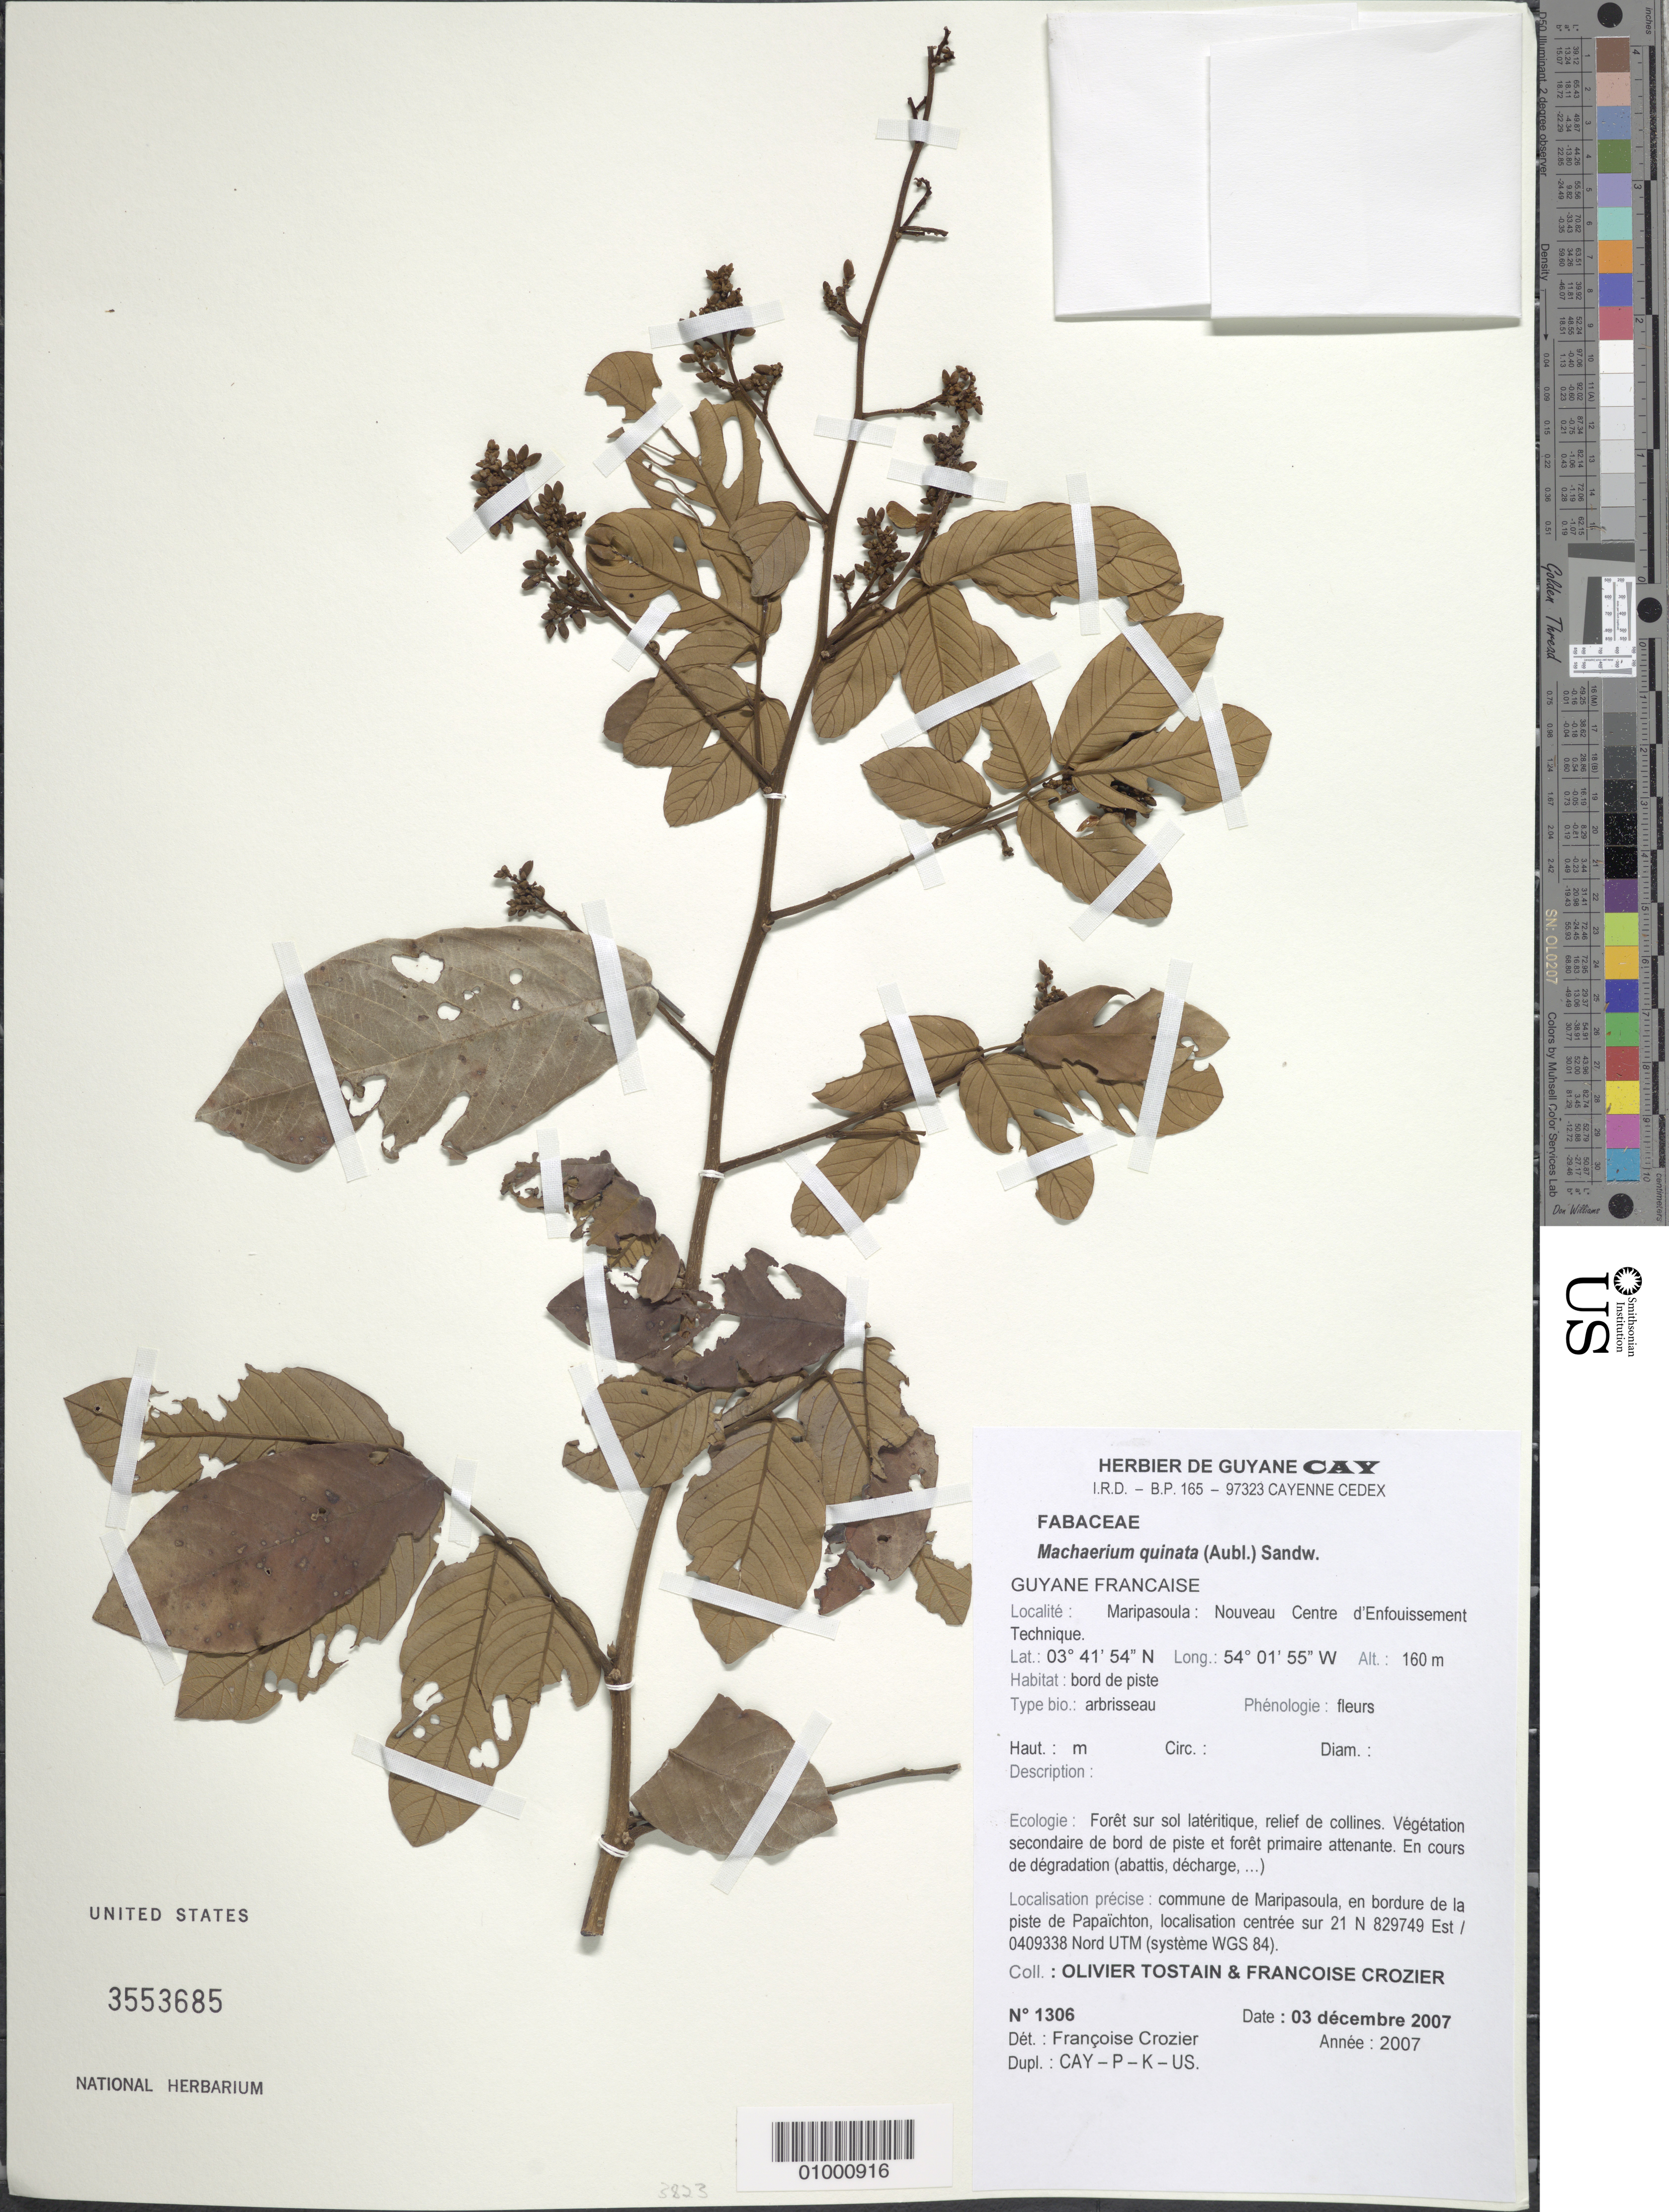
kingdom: Plantae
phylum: Tracheophyta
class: Magnoliopsida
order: Fabales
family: Fabaceae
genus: Machaerium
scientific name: Machaerium quinatum var. quinatum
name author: (Aubl.) Sandwith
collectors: O. Tostain & F. Crozier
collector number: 1306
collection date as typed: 3-Dec-07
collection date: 2007-12-03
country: French Guiana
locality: Maripasoula: Noveau Centre d'Enfouissement Technique; en bordure de la piste de Papaichton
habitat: Foret sur sol lateritique, relief de collines. Veg secondaire de bord de piste et foret primaire attente. En cours de degredation (abattis, decharge)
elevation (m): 160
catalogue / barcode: US 3553685